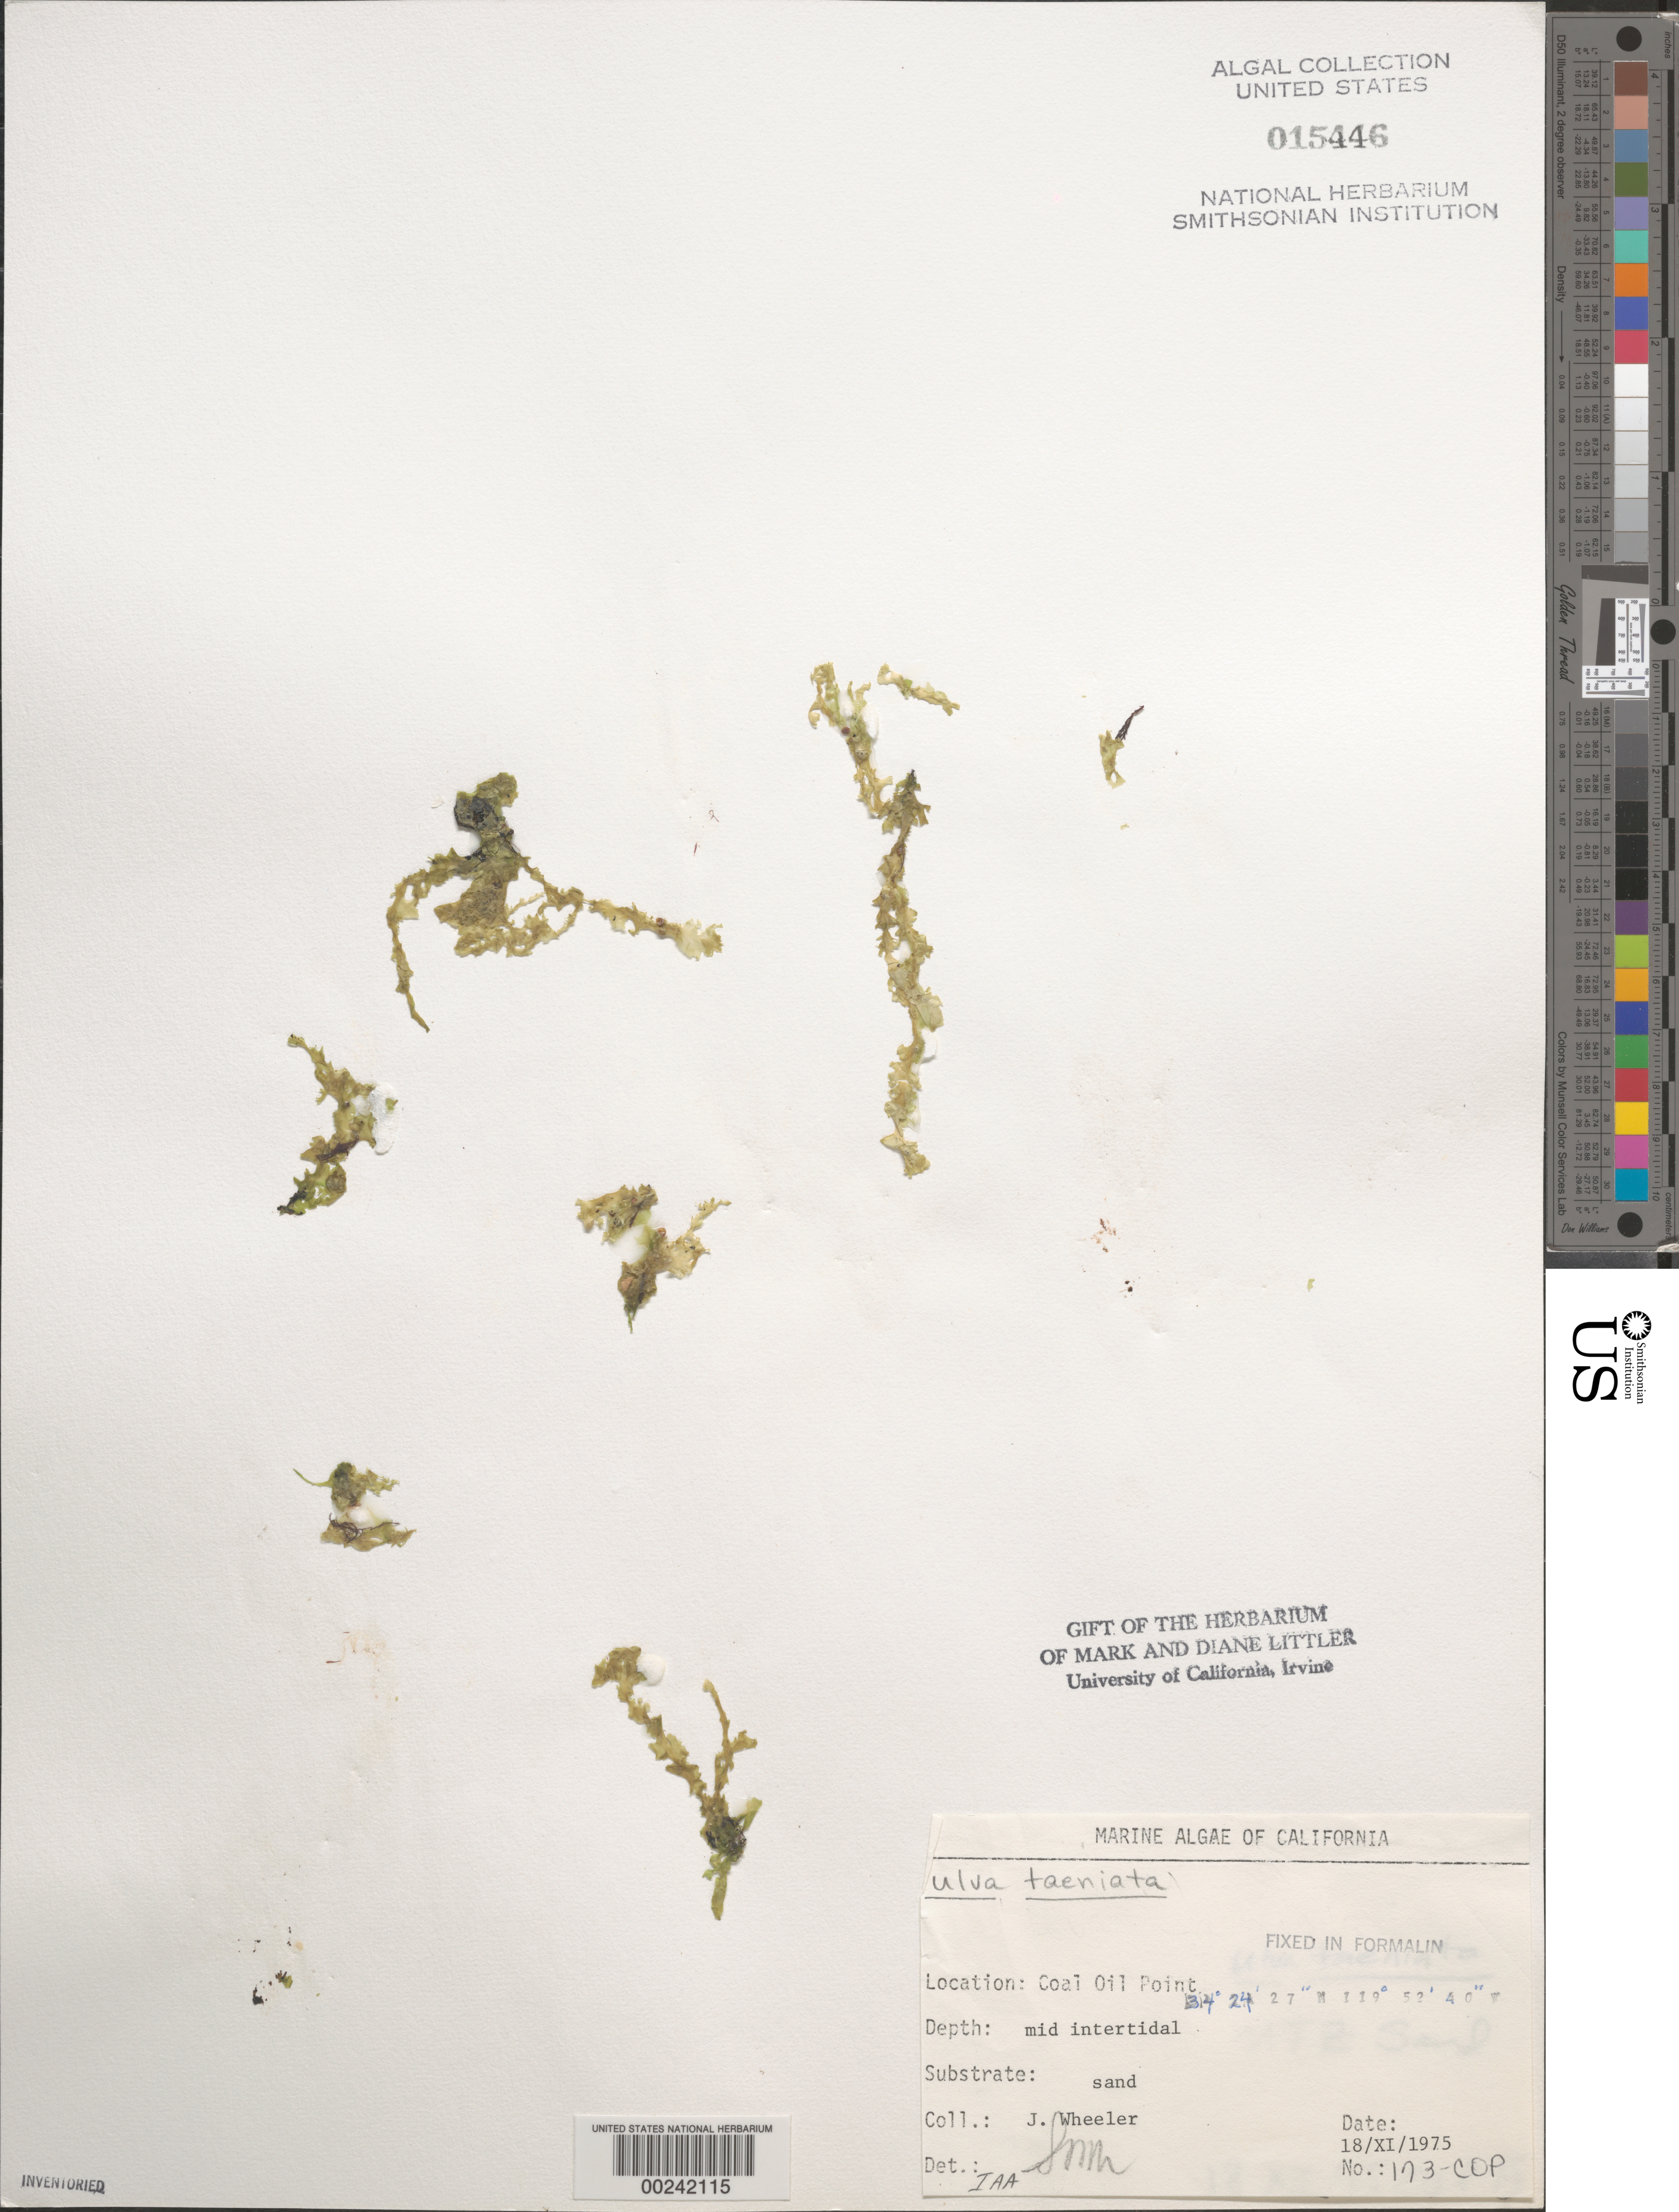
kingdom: Plantae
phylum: Chlorophyta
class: Ulvophyceae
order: Ulvales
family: Ulvaceae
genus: Ulva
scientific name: Ulva taeniata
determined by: Abbott, I. A.; Murray, S. N.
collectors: J. L. Wheeler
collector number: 173-COP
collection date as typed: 18 Nov 1975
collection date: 1975-11-18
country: United States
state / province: California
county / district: Santa Barbara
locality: Coal Oil Point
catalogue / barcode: US 15446